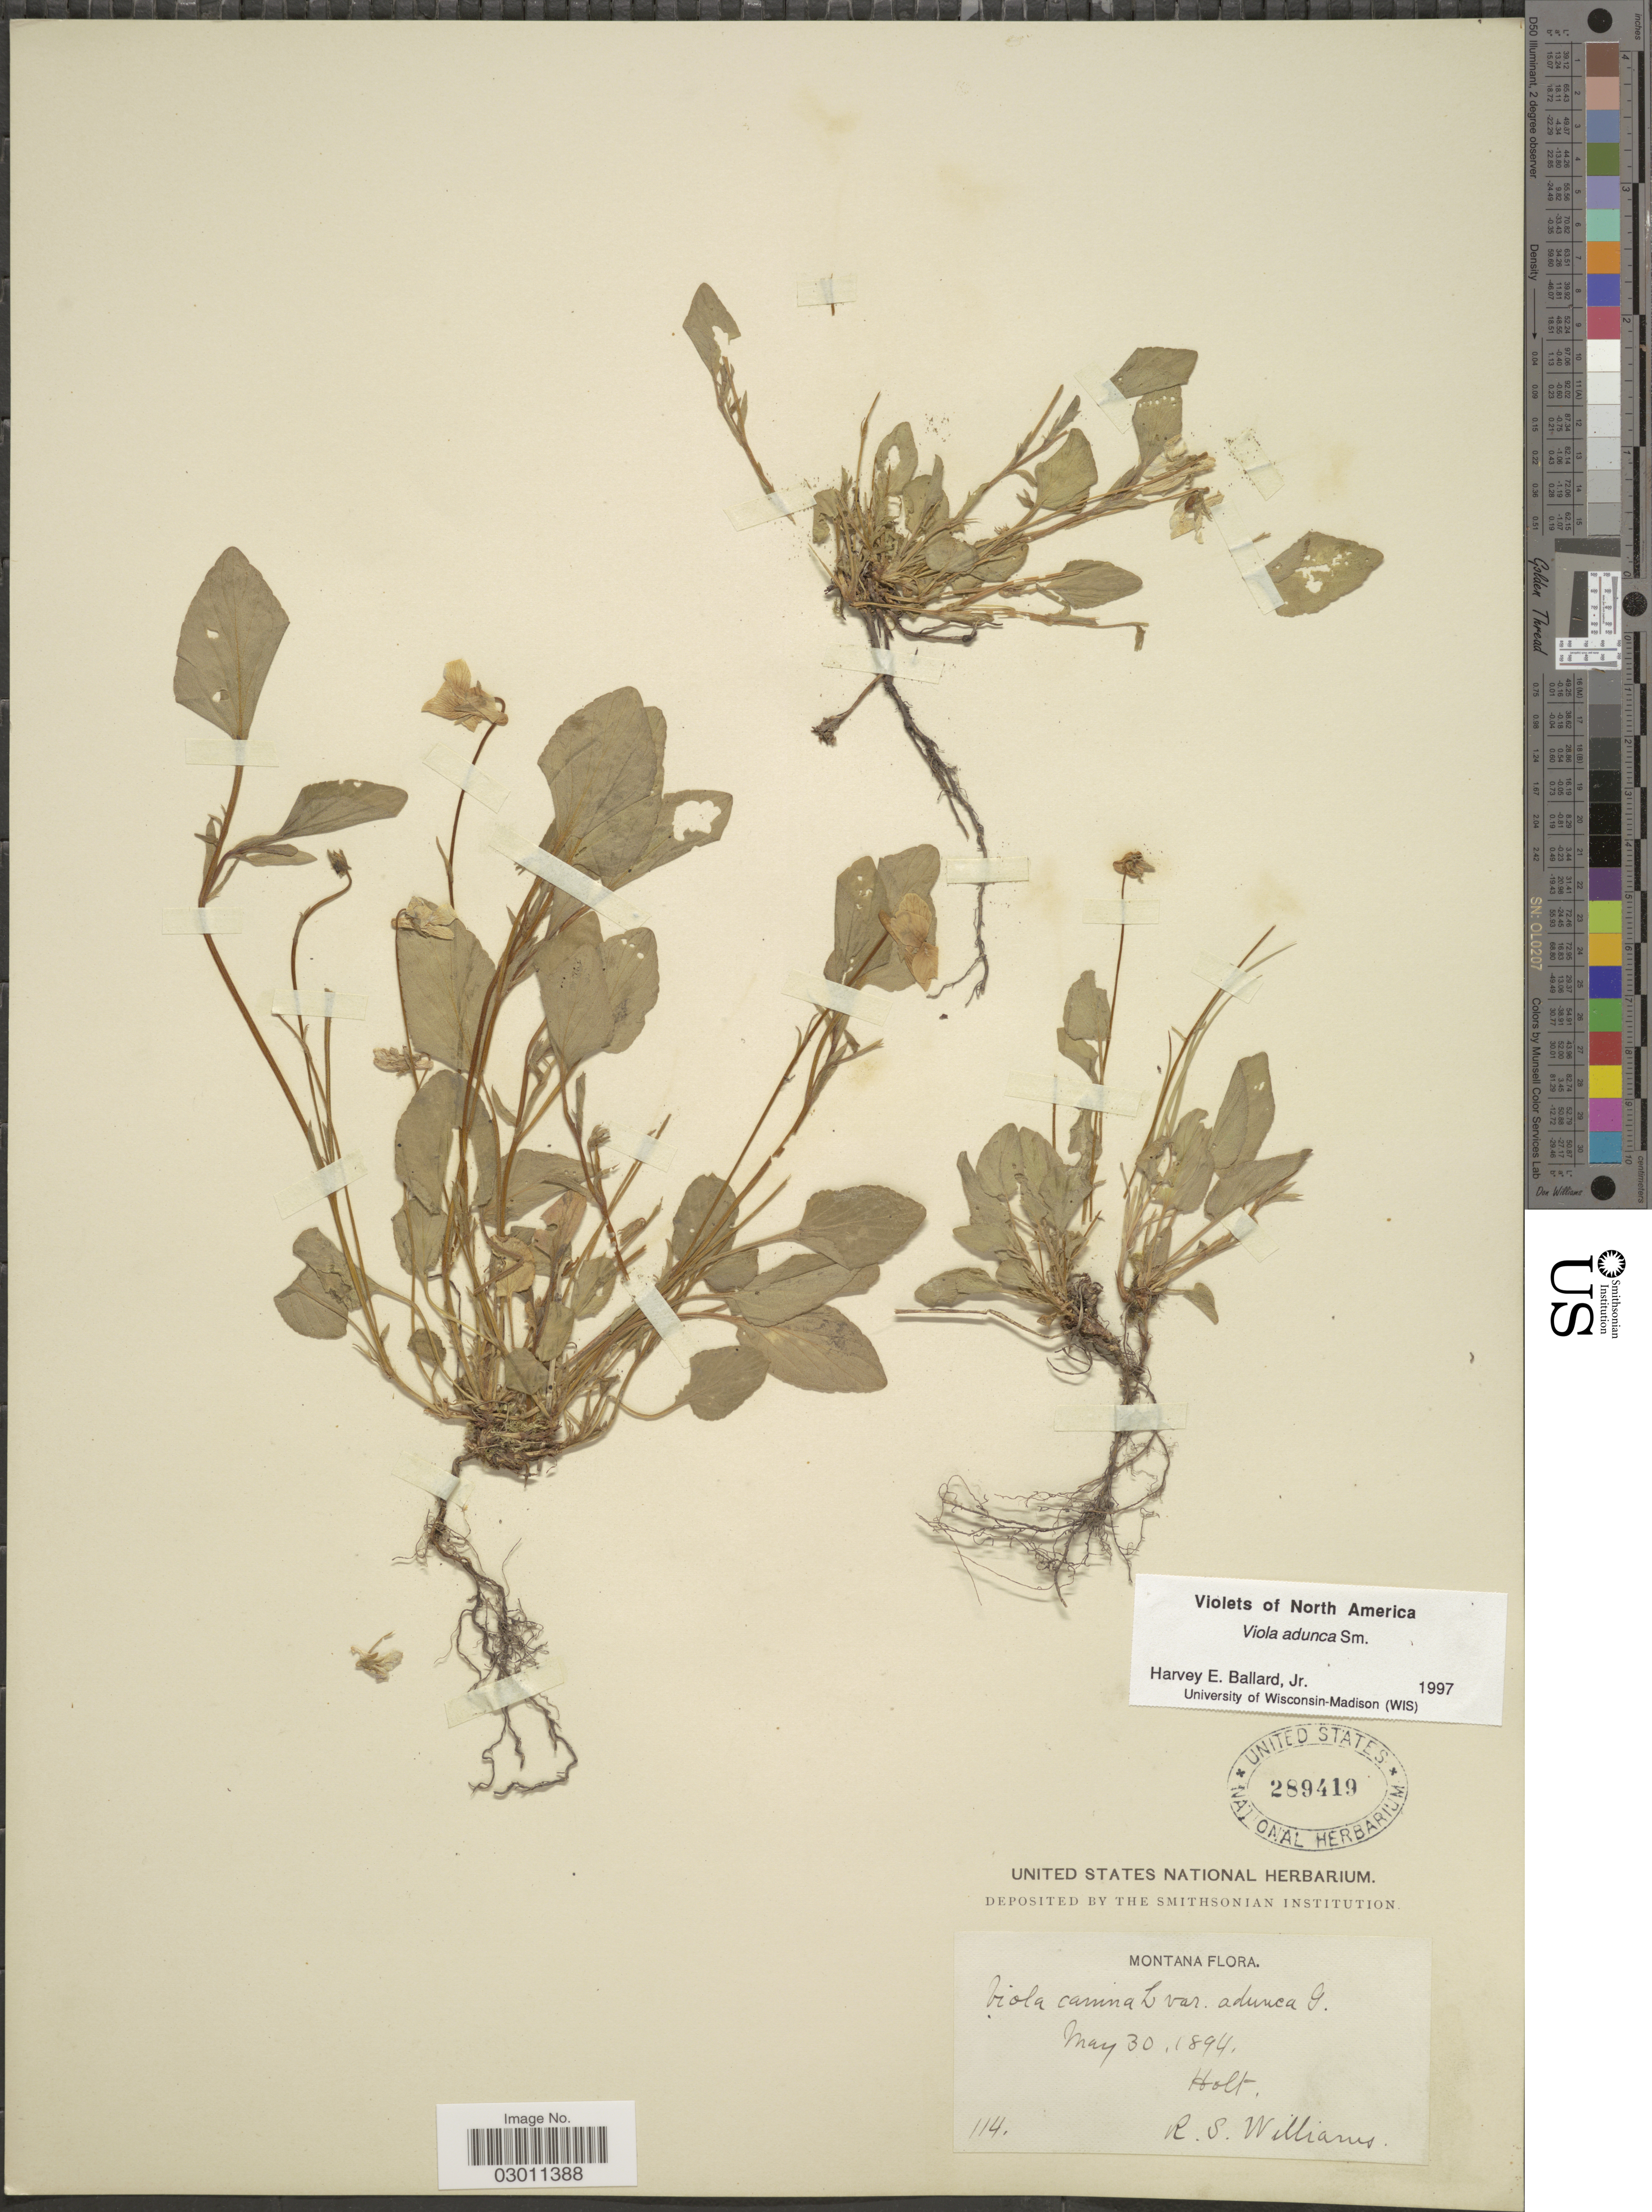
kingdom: Plantae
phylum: Tracheophyta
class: Magnoliopsida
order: Malpighiales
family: Violaceae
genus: Viola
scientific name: Viola adunca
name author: Sm.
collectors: R. S. Williams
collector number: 114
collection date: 1894-05-30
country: United States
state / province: Montana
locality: Holt.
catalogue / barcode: US 289419